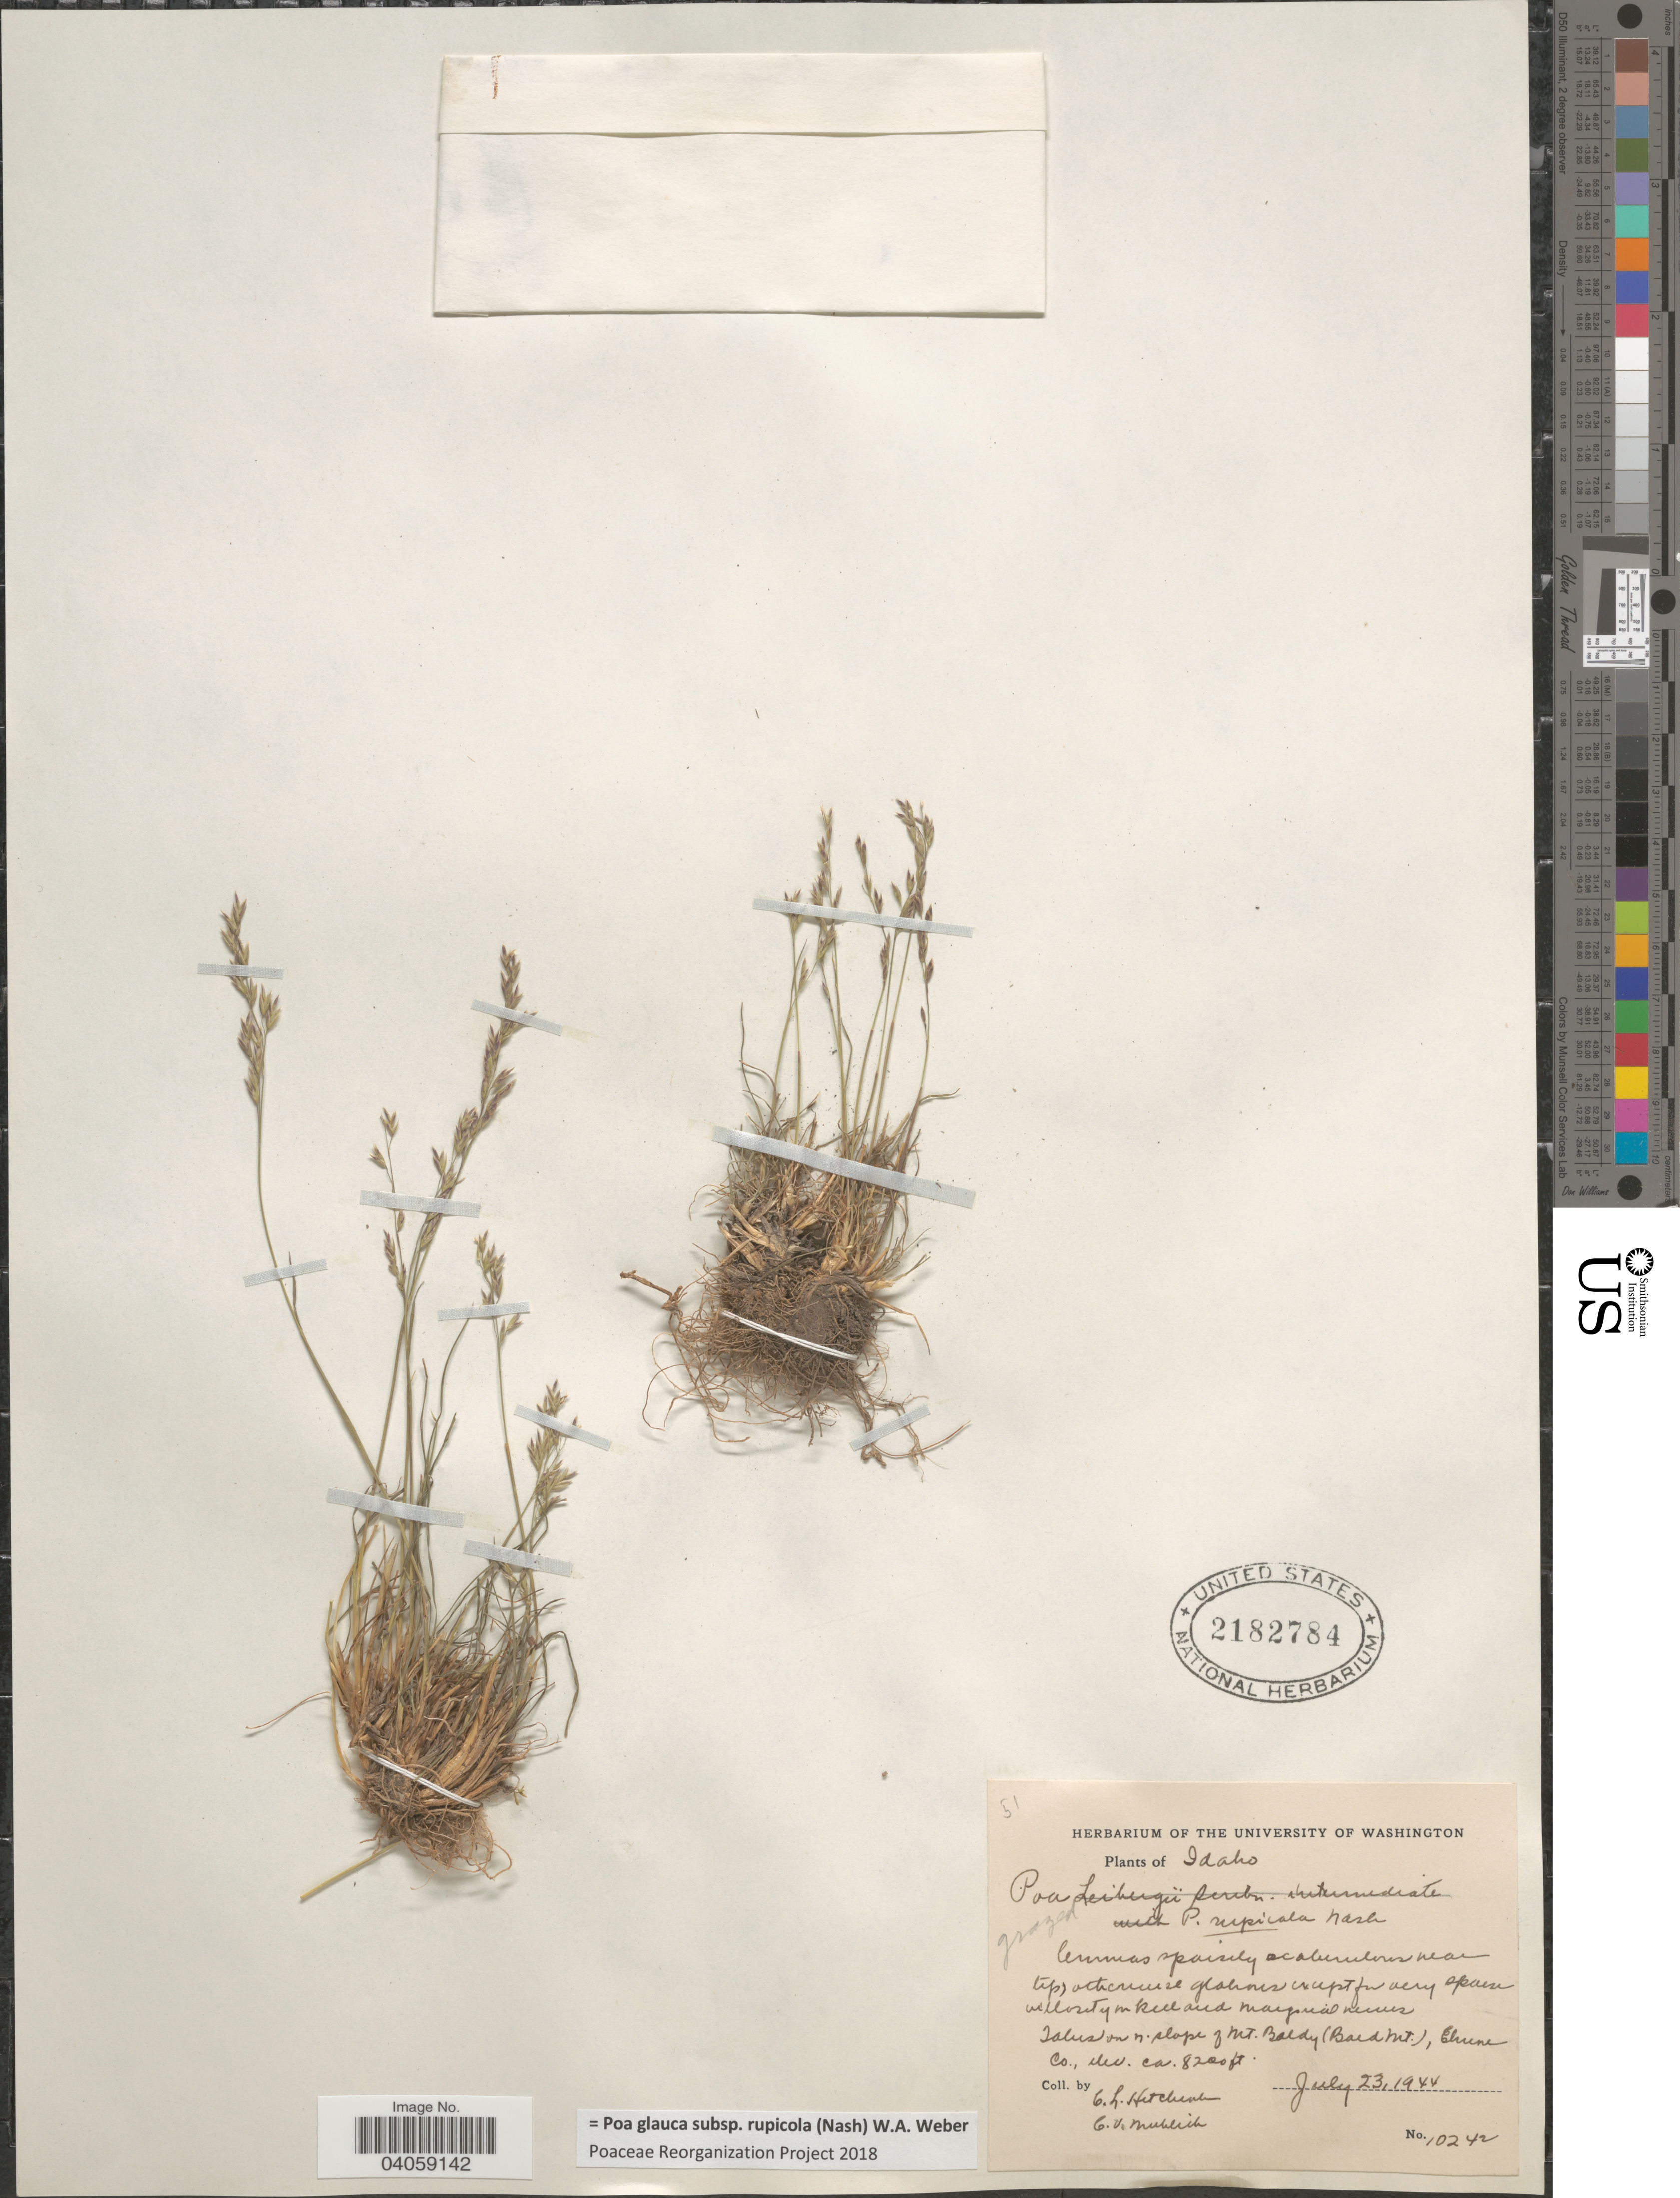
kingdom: Plantae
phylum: Tracheophyta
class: Liliopsida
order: Poales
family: Poaceae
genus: Poa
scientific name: Poa glauca subsp. rupicola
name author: (Nash) W.A. Weber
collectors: C. L. Hitchcock & C. V. Muhlick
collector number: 10242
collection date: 1944-07-23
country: United States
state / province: Idaho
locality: Talus on n. slope of Mt. Baldy (Bald Mt.), Blaine Co.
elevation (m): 2499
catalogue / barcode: US 2182784